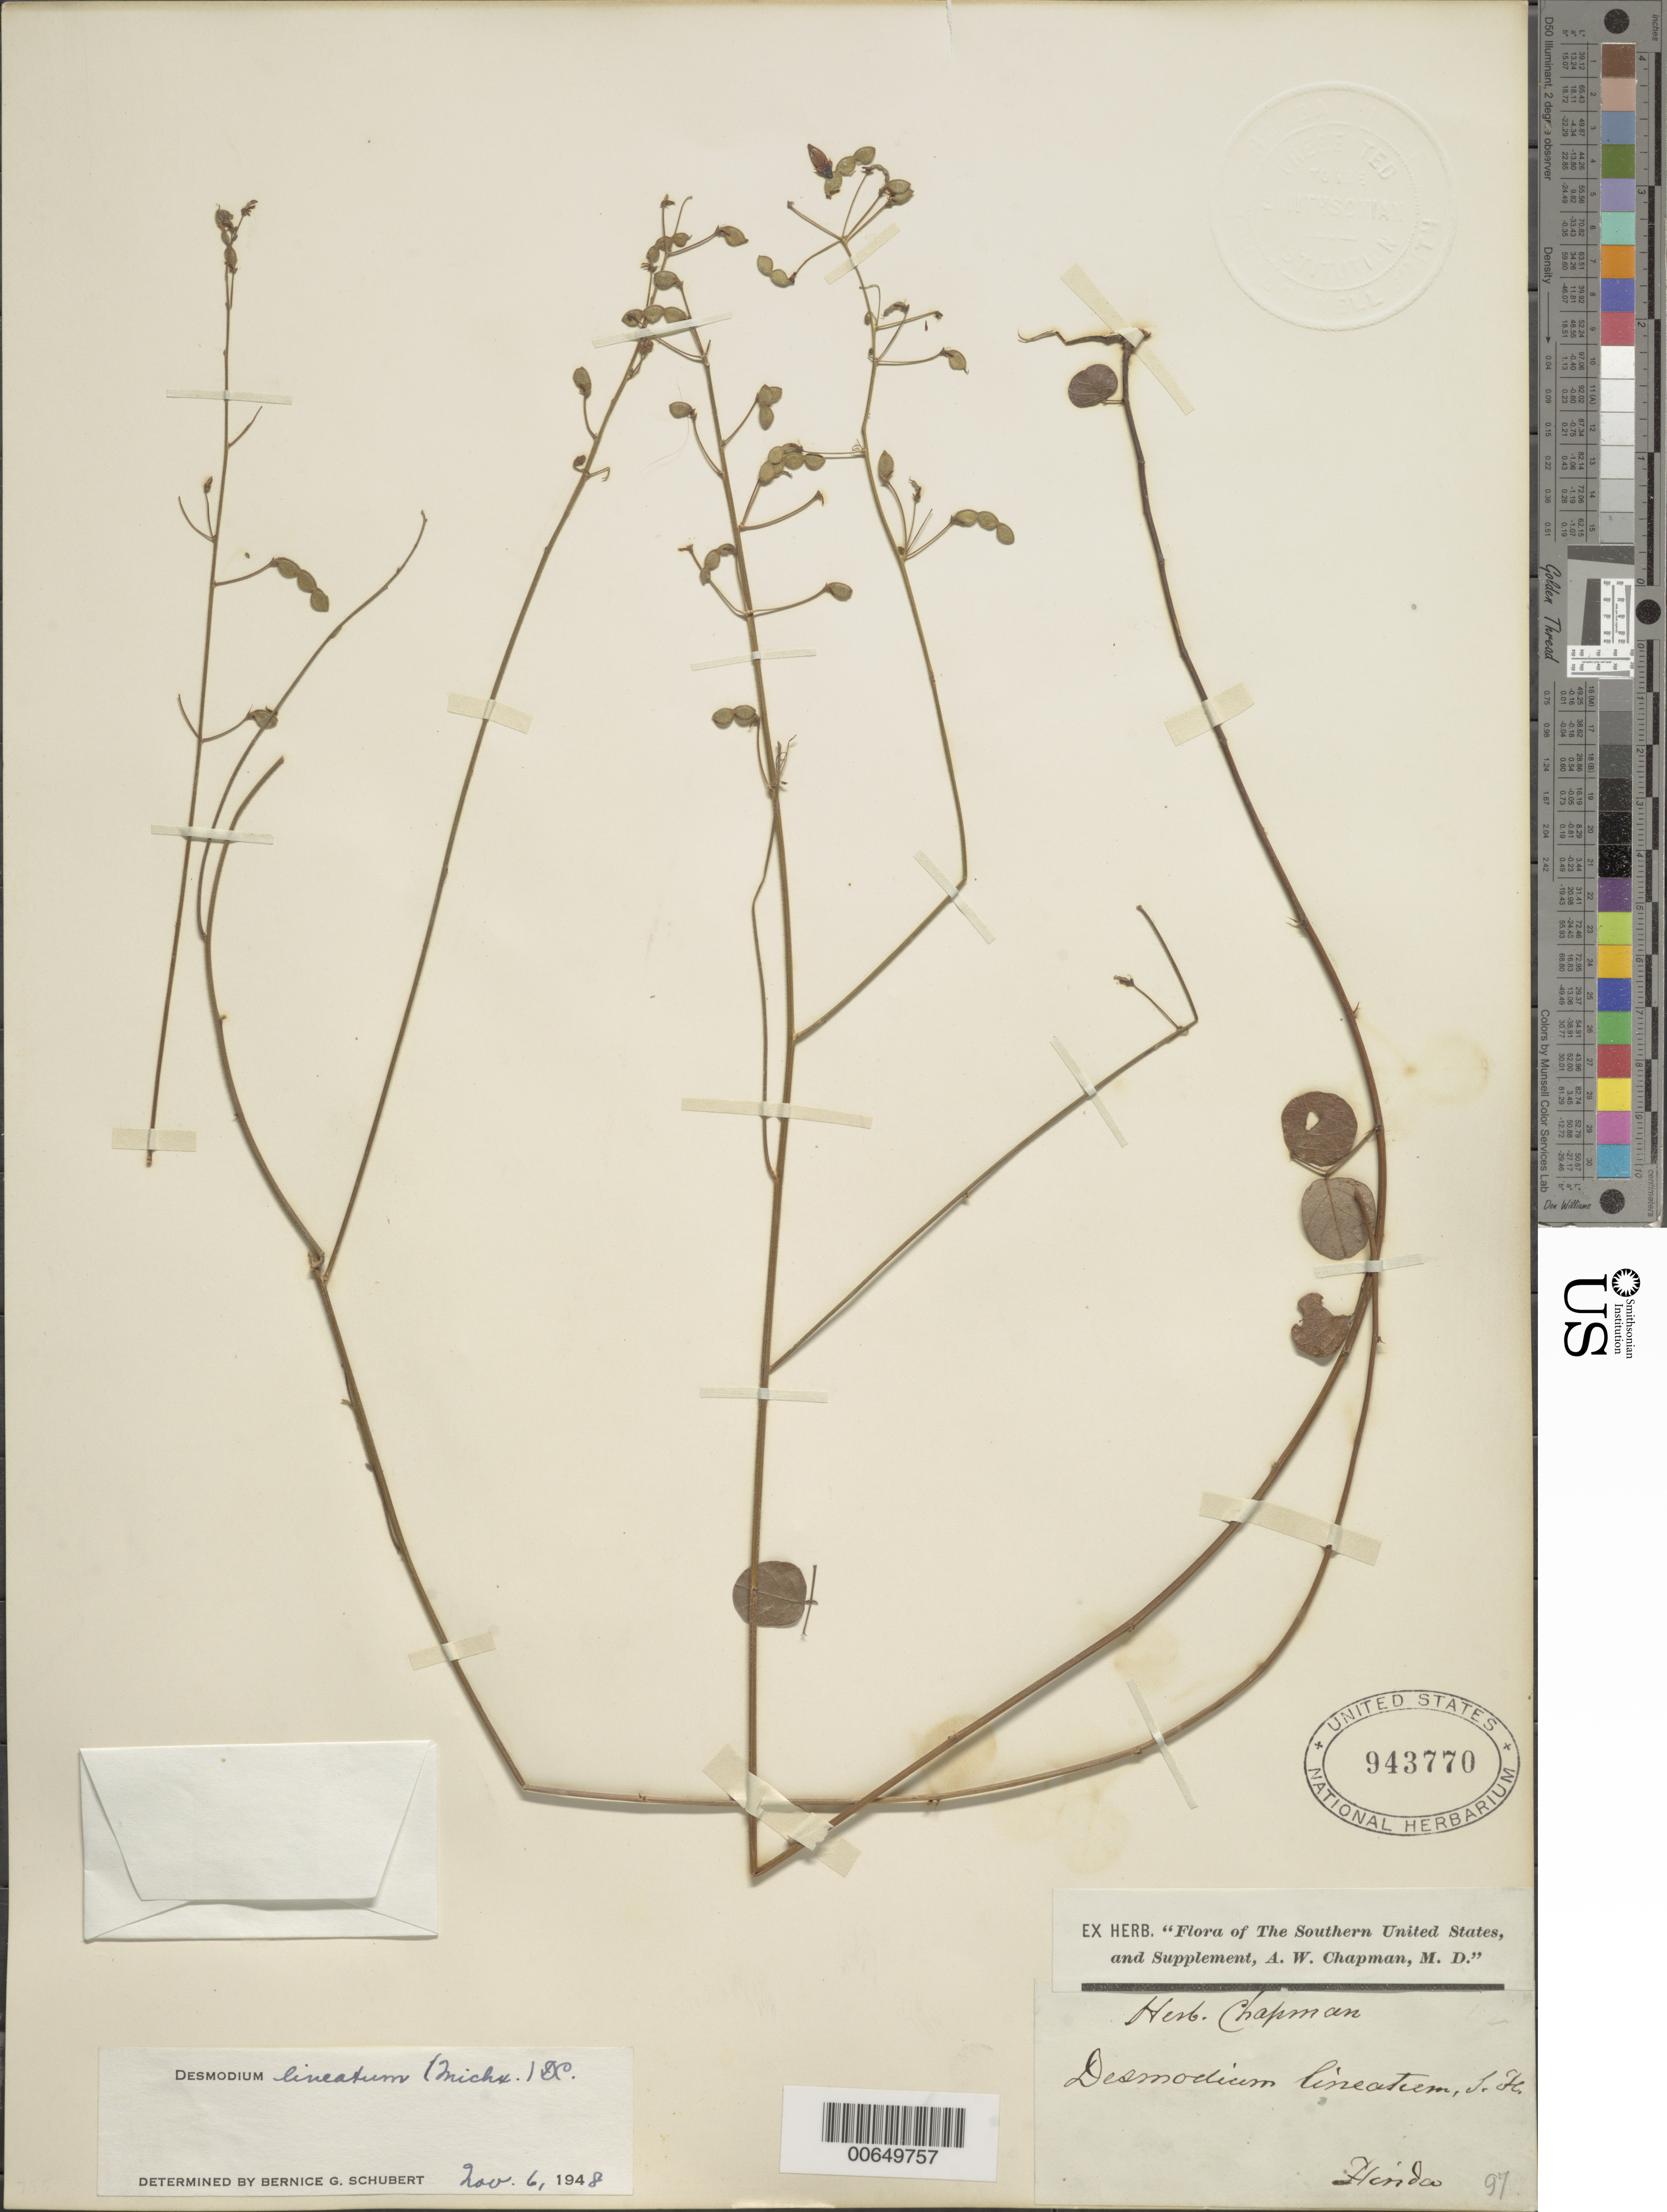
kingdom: Plantae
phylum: Tracheophyta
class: Magnoliopsida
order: Fabales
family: Fabaceae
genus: Desmodium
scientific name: Desmodium lineatum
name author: DC.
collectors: A. W. Chapman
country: United States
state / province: Florida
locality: S. Florida.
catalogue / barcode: US 943770